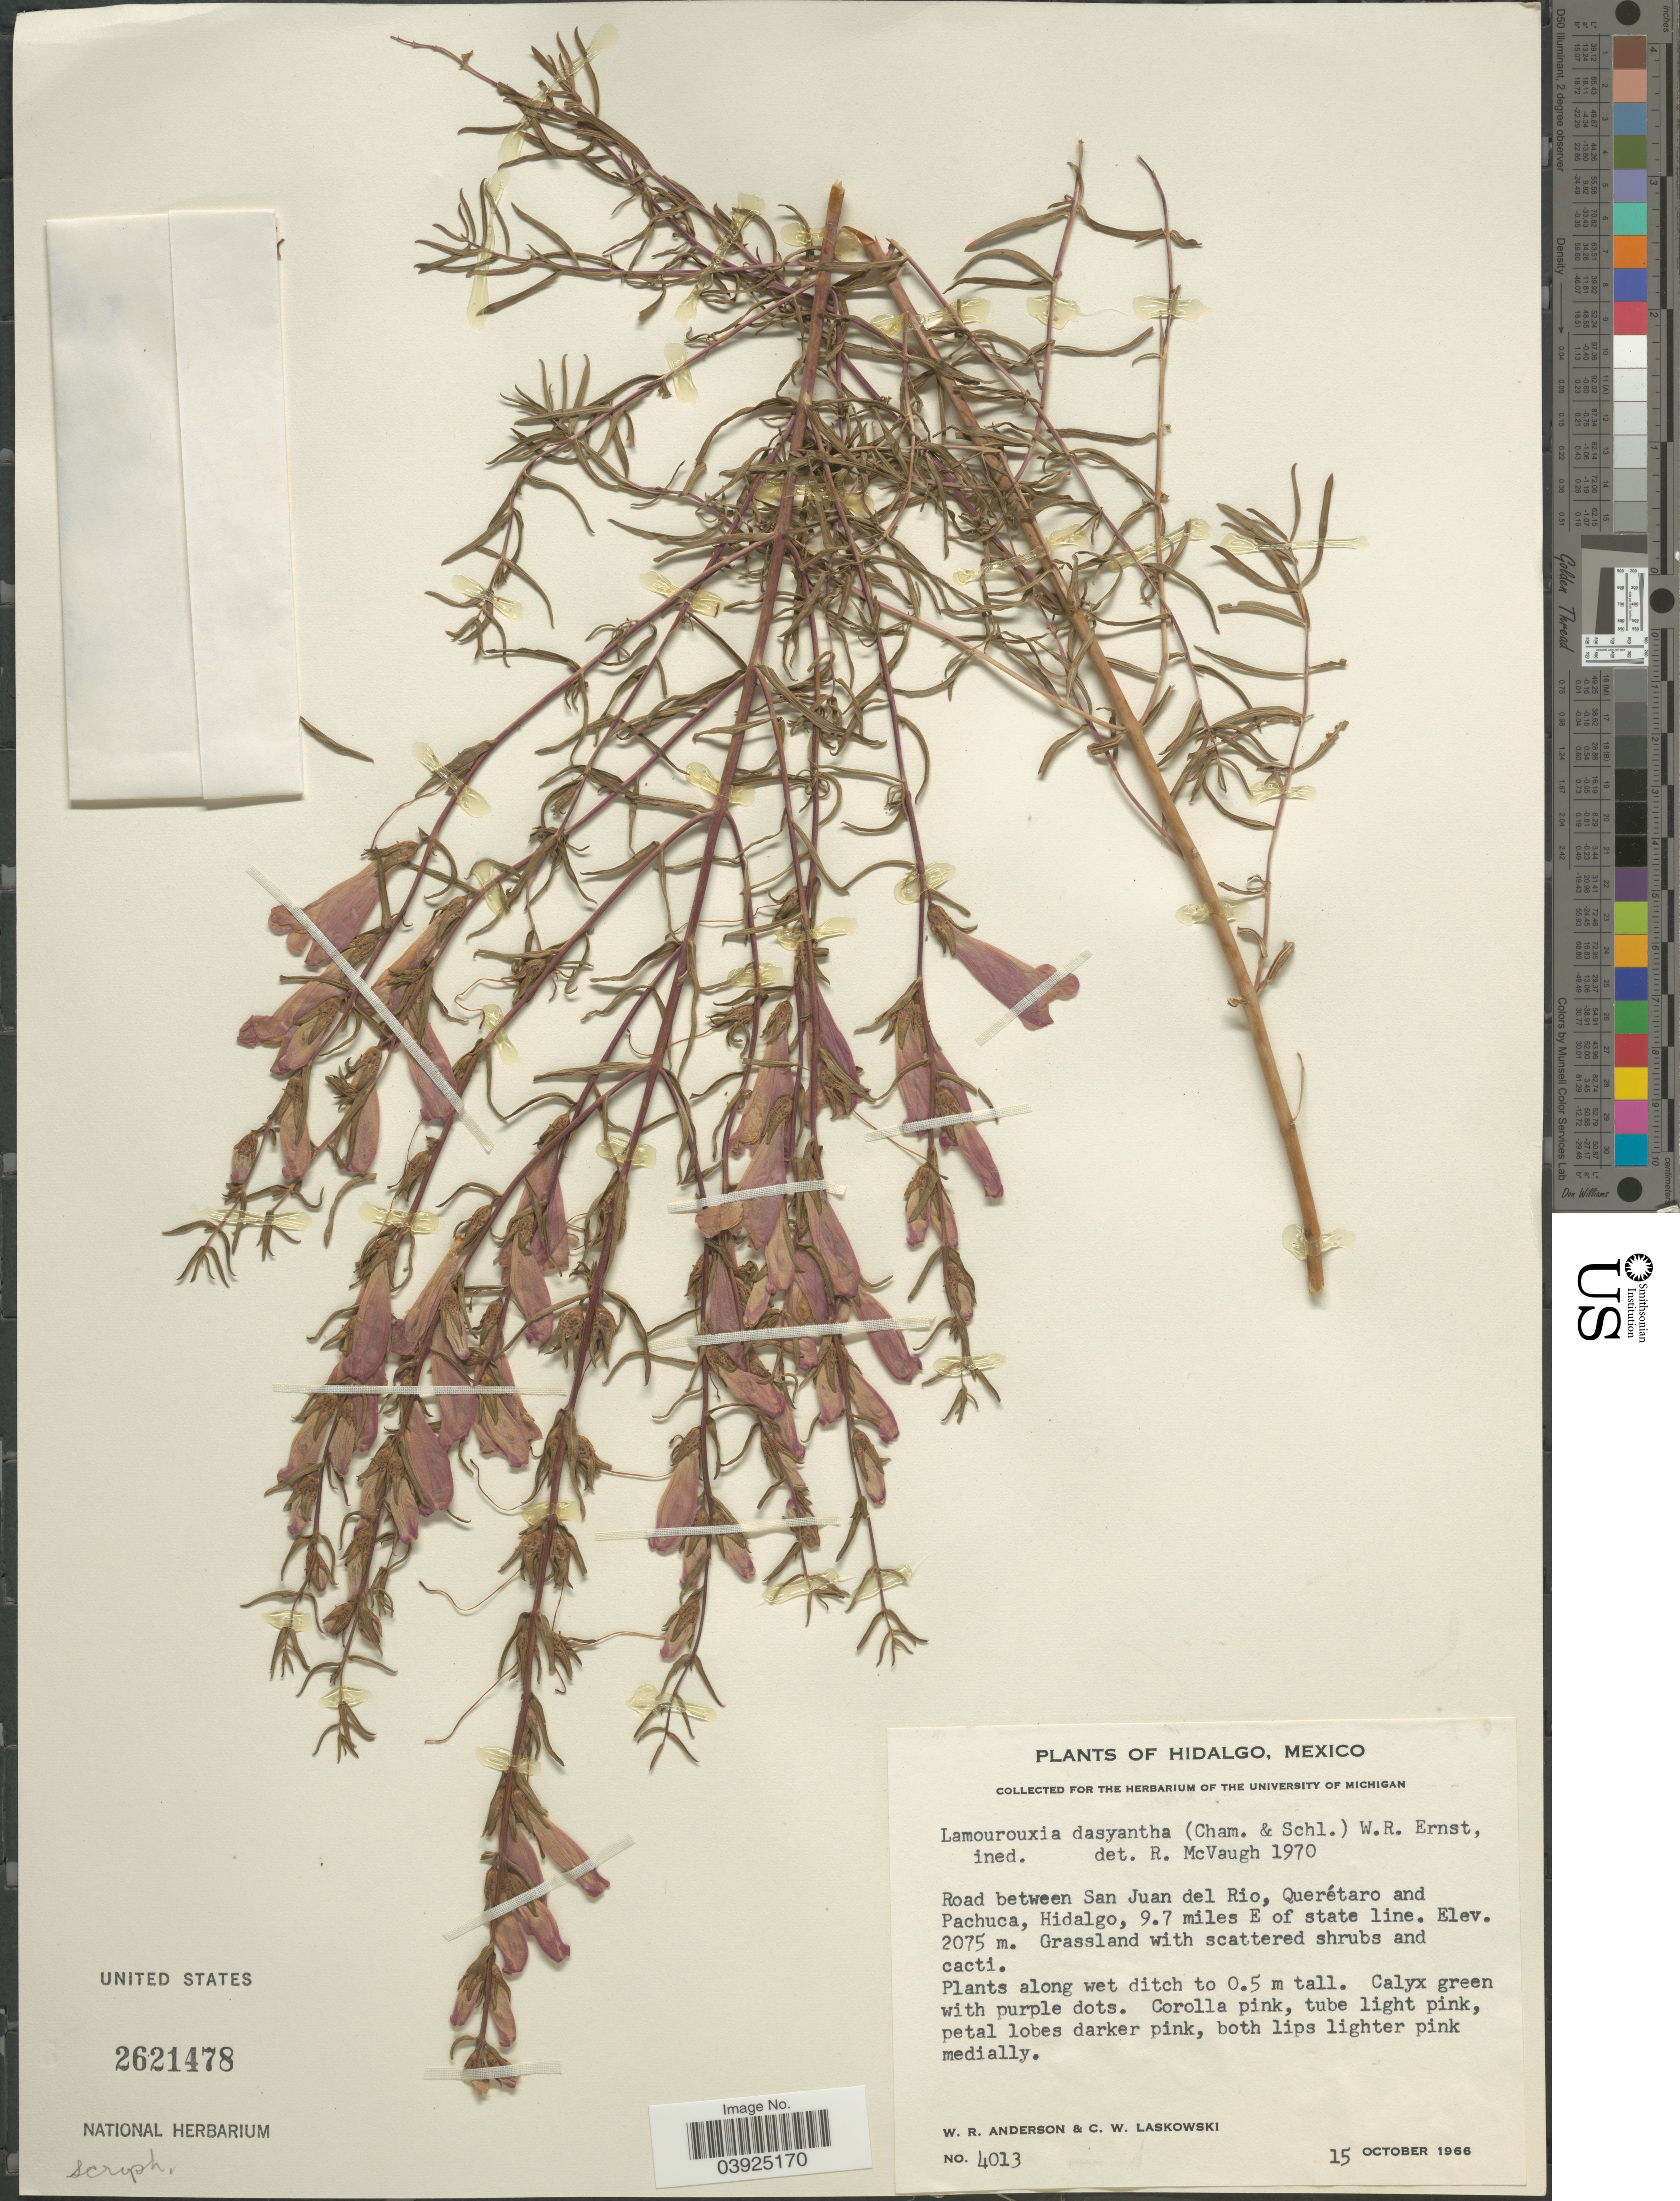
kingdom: Plantae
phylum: Tracheophyta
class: Magnoliopsida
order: Lamiales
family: Orobanchaceae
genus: Lamourouxia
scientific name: Lamourouxia linearis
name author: Benth.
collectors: W. Anderson & C. Laskowski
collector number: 4013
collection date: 1966-10-15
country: Mexico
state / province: Hidalgo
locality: Road between San Juan del Rio, Querétaro and Pachuca, Hidalgo, 9.7 miles E of state line.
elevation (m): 2075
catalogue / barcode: US 2621478